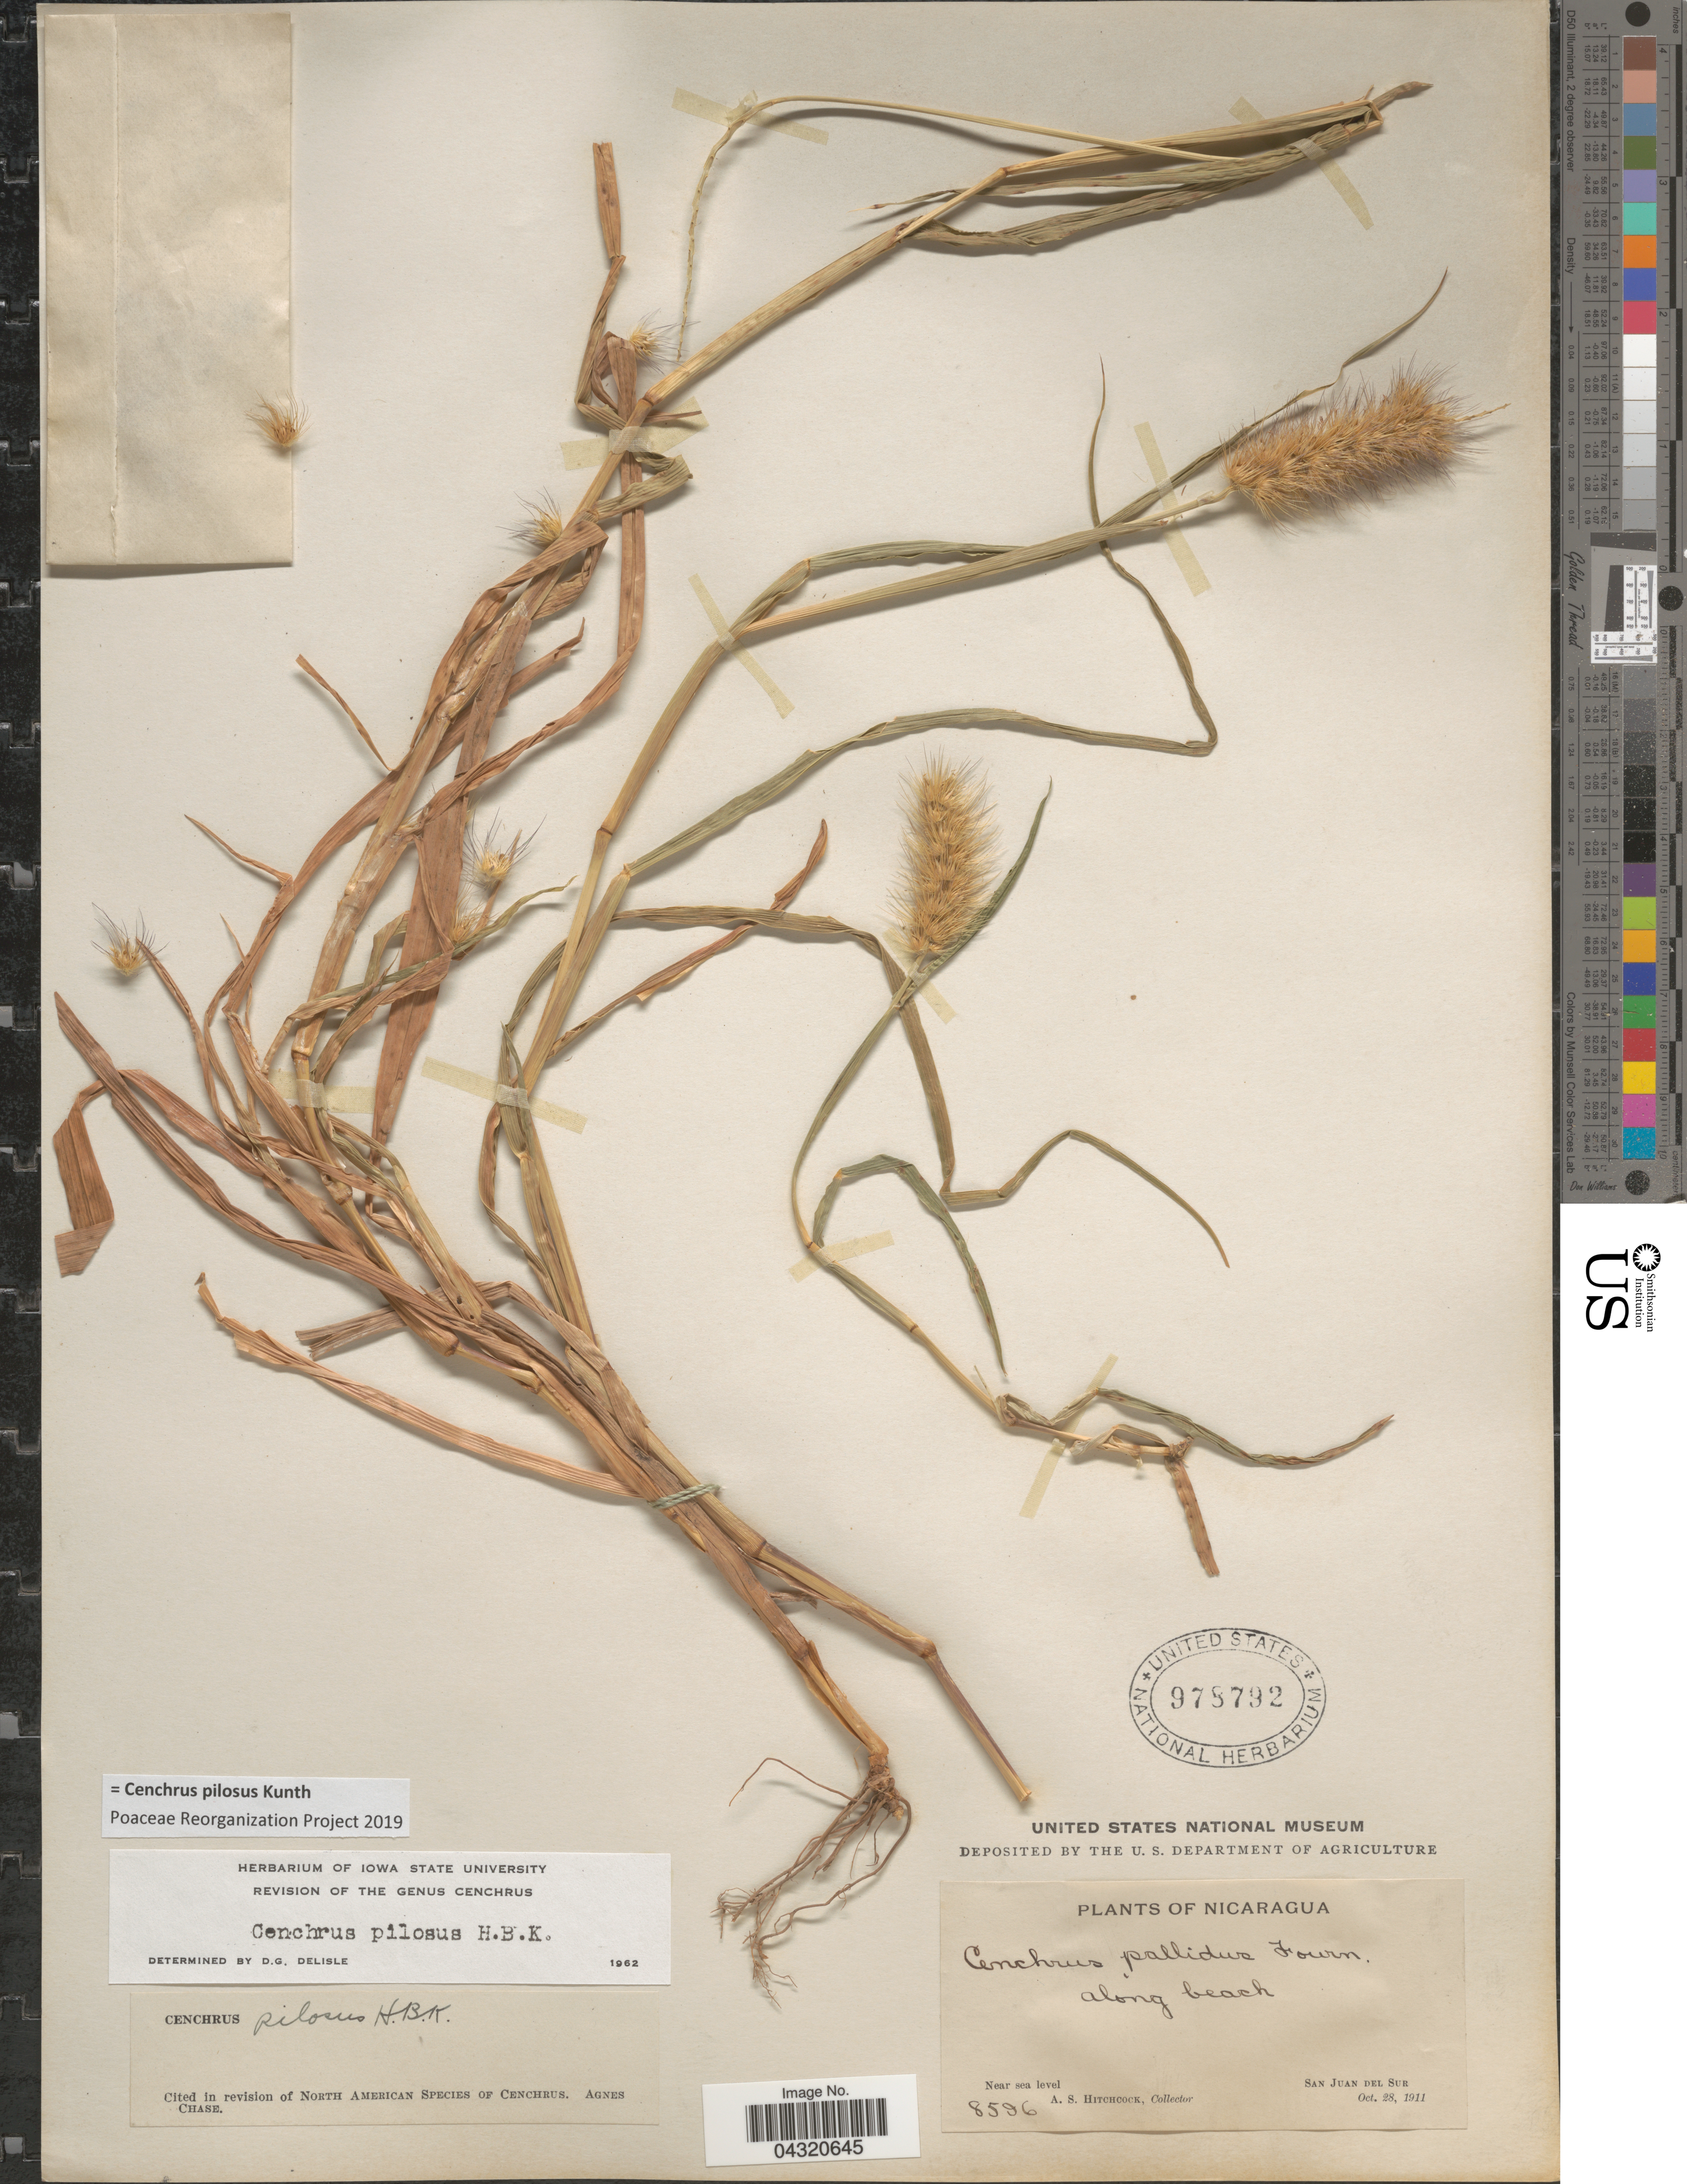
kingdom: Plantae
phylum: Tracheophyta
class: Liliopsida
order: Poales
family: Poaceae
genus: Cenchrus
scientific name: Cenchrus pilosus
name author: Kunth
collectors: A. S. Hitchcock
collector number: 8596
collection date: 1911-10-28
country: Nicaragua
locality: San Juan del Sur.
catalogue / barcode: US 978792